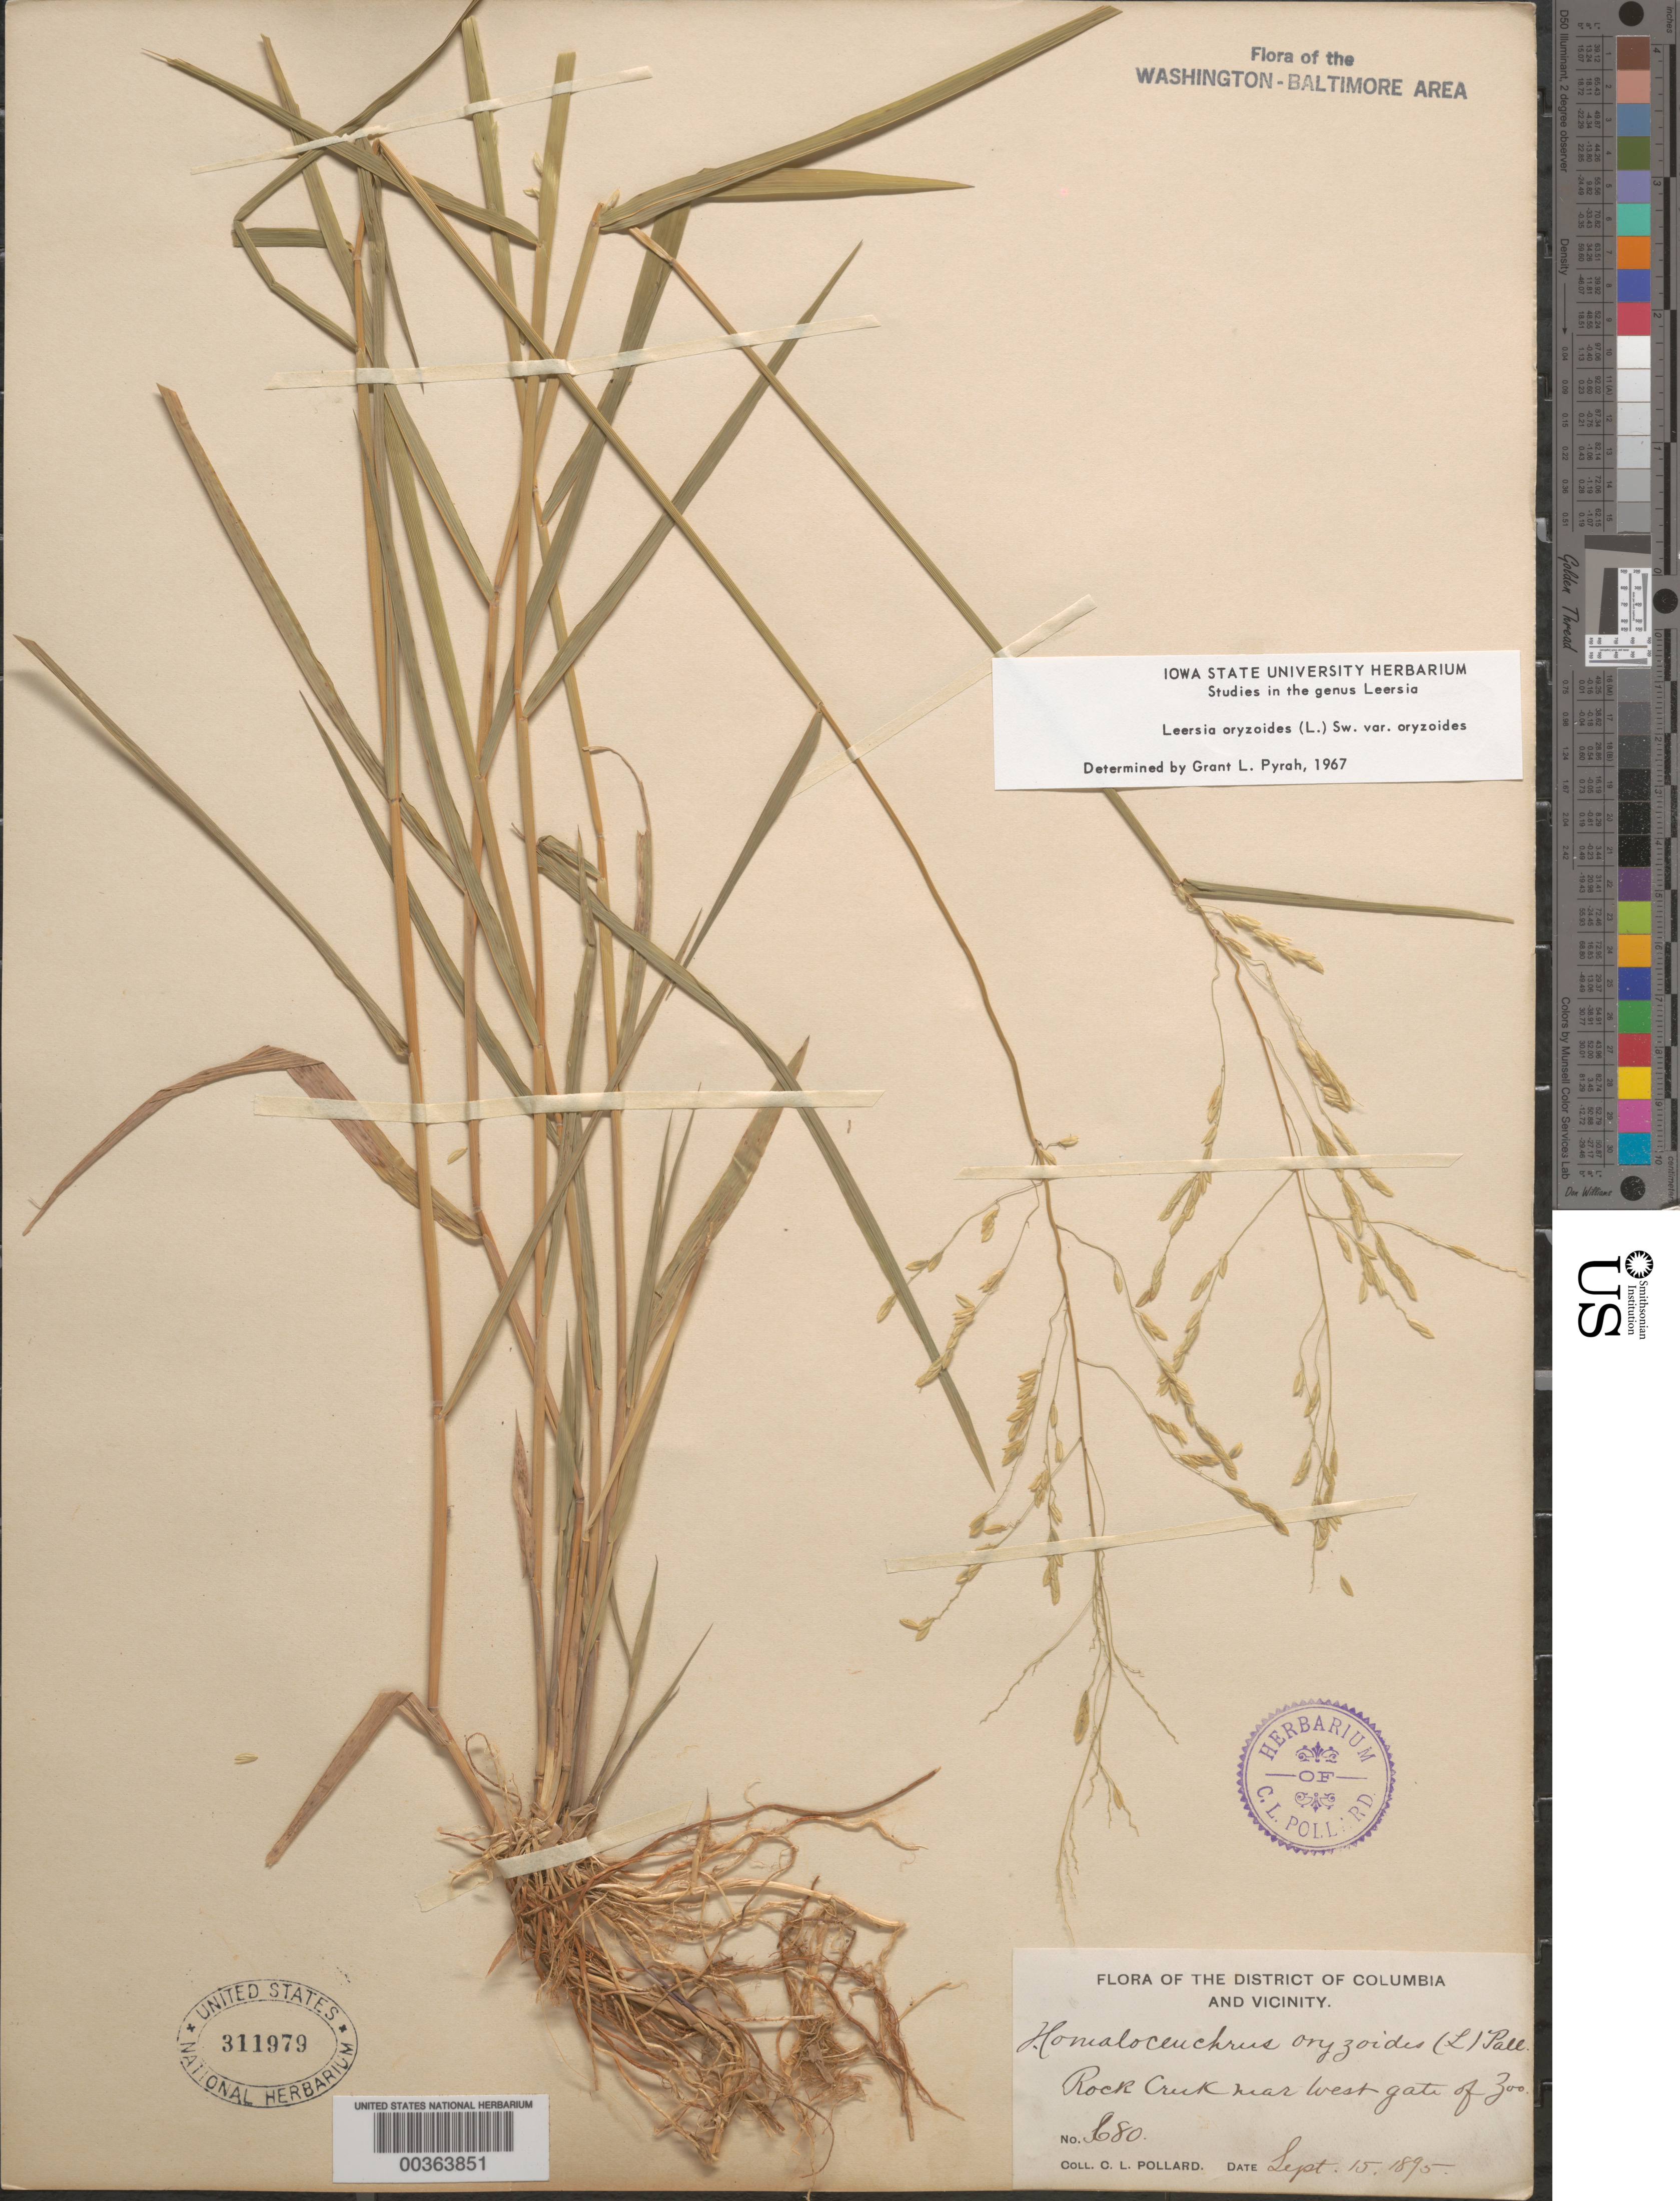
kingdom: Plantae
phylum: Tracheophyta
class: Liliopsida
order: Poales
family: Poaceae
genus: Leersia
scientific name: Leersia oryzoides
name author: (L.) Sw.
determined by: Pyrah, G. L.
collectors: C. L. Pollard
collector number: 680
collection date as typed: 15 Sep 1895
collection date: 1895-09-15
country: United States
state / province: District of Columbia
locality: Rock Creek near west gate of Zoo Rock Creek Park and Vicinity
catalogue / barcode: US 311979